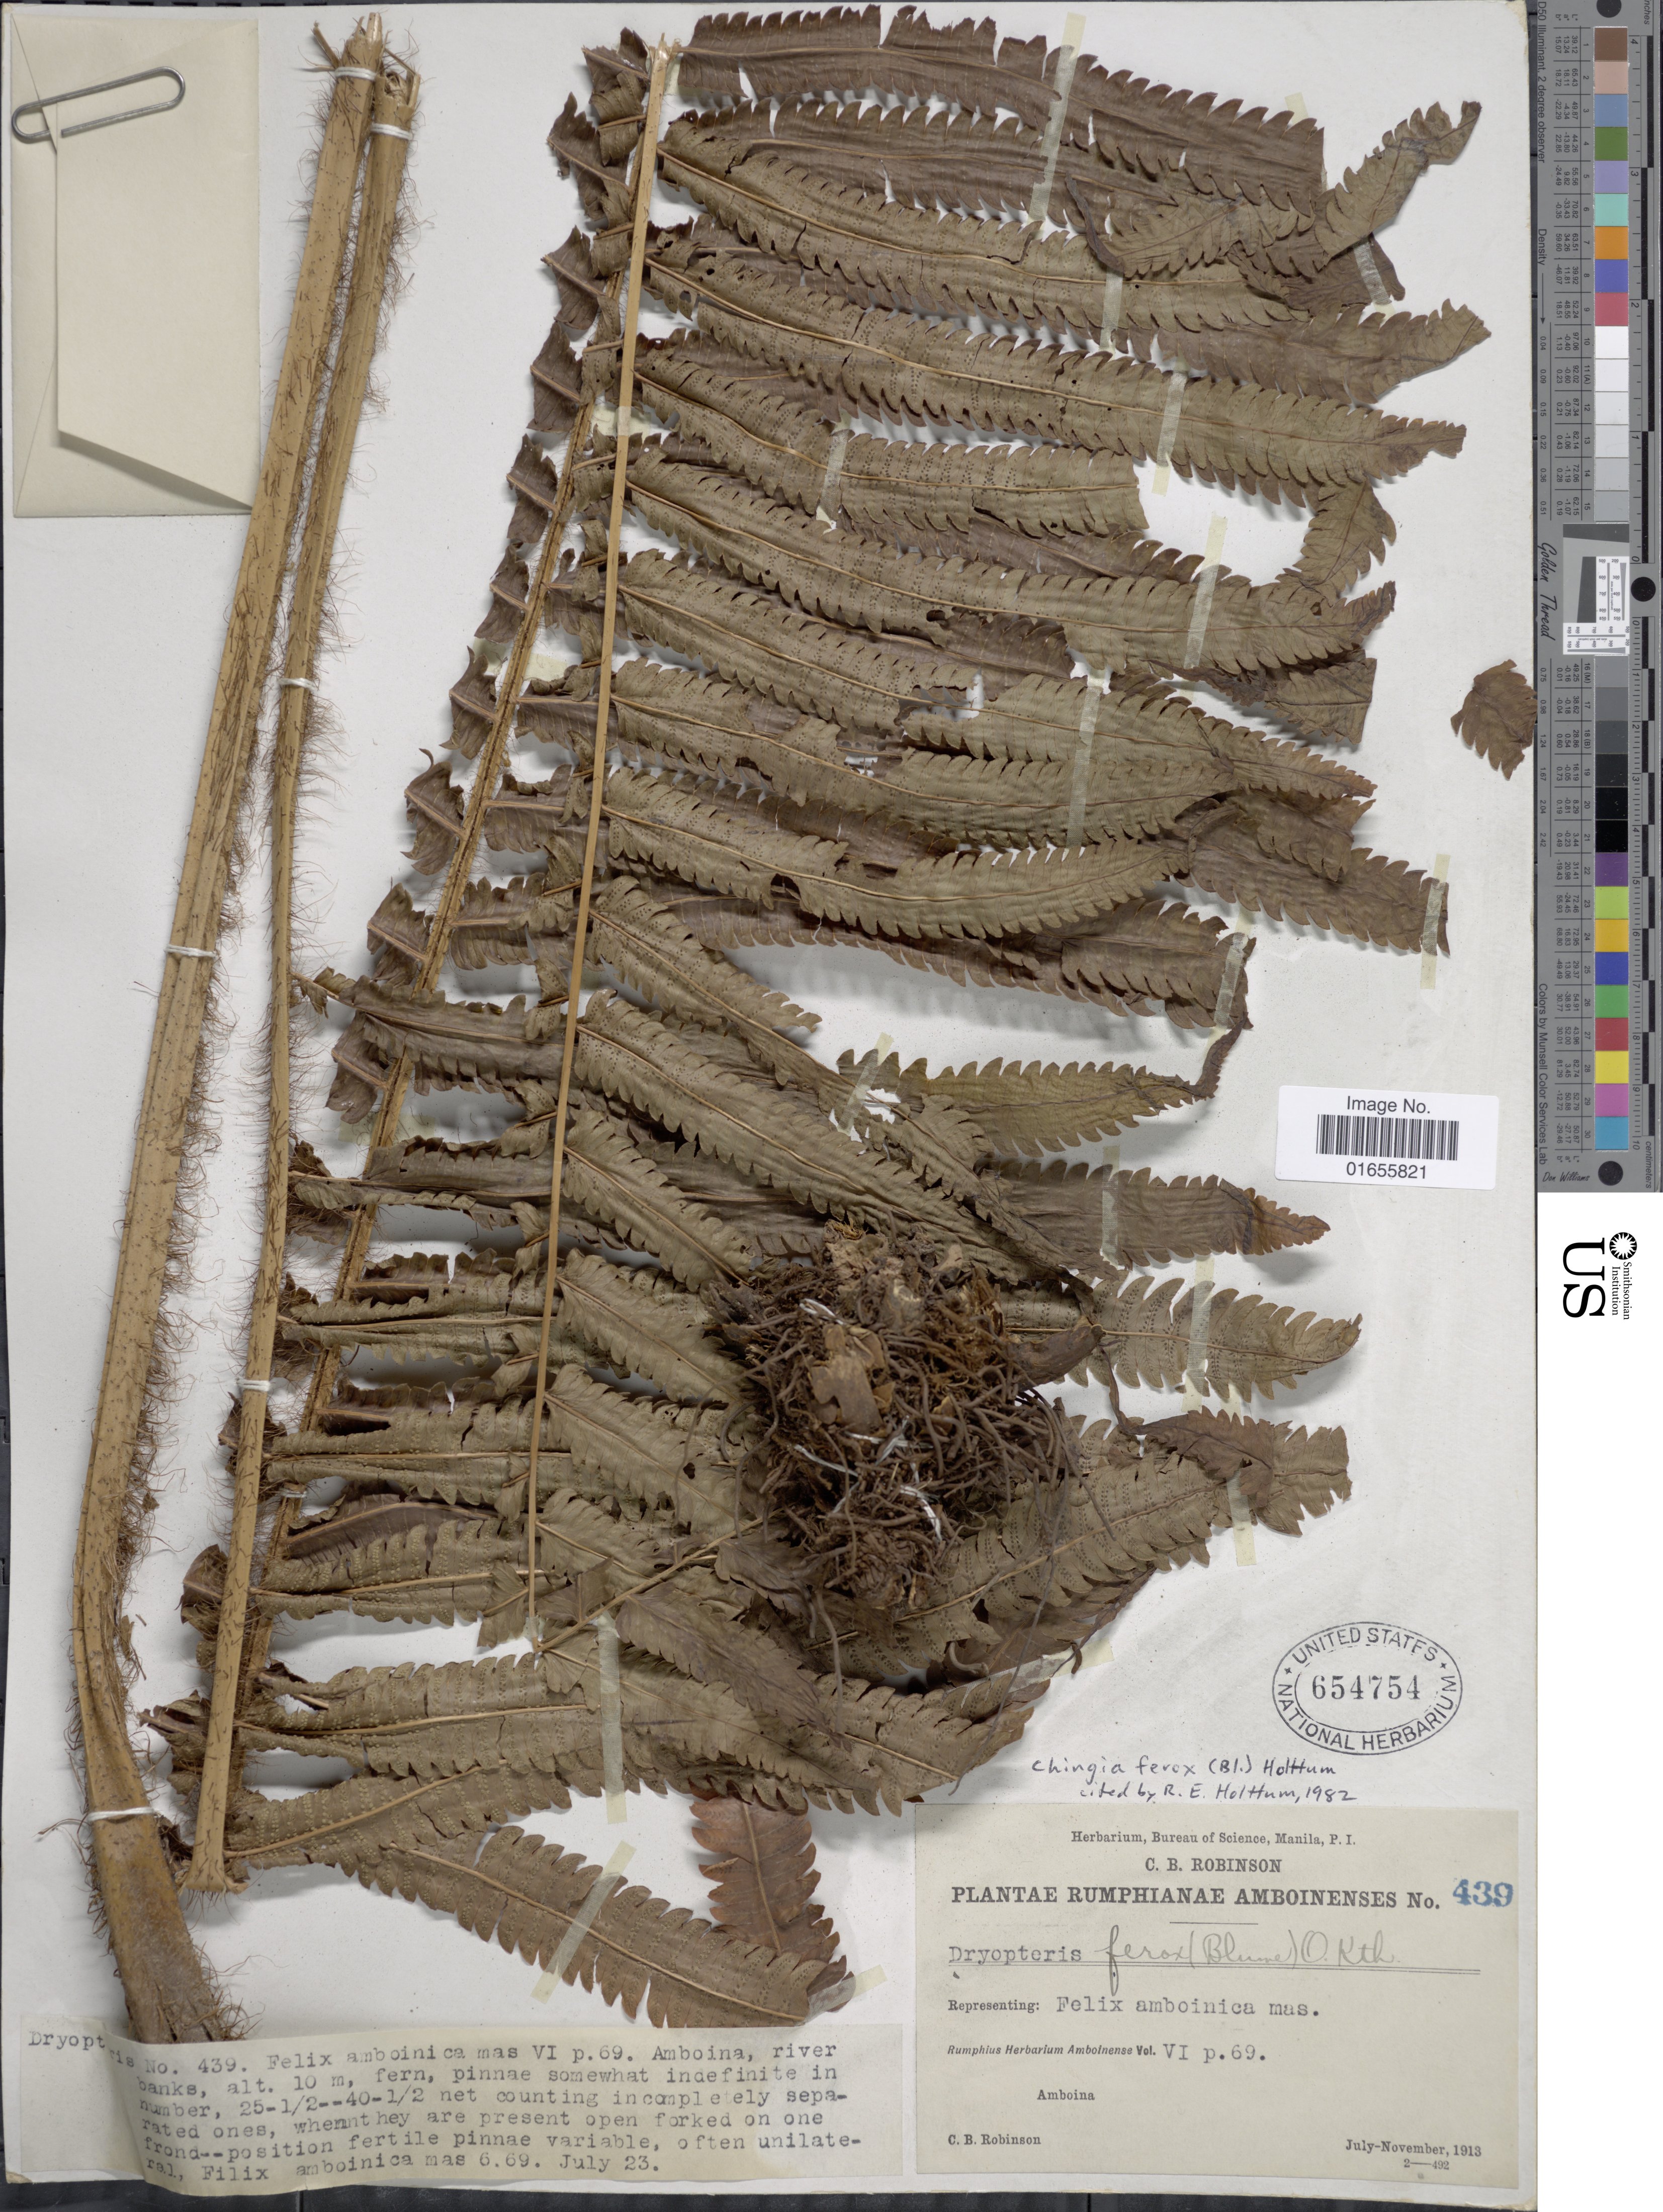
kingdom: Plantae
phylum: Tracheophyta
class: Polypodiopsida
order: Polypodiales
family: Thelypteridaceae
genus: Chingia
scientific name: Chingia ferox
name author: (Blume) Holttum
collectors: C. Robinson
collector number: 439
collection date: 1913-07-23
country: Indonesia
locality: Amboina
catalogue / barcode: US 654754